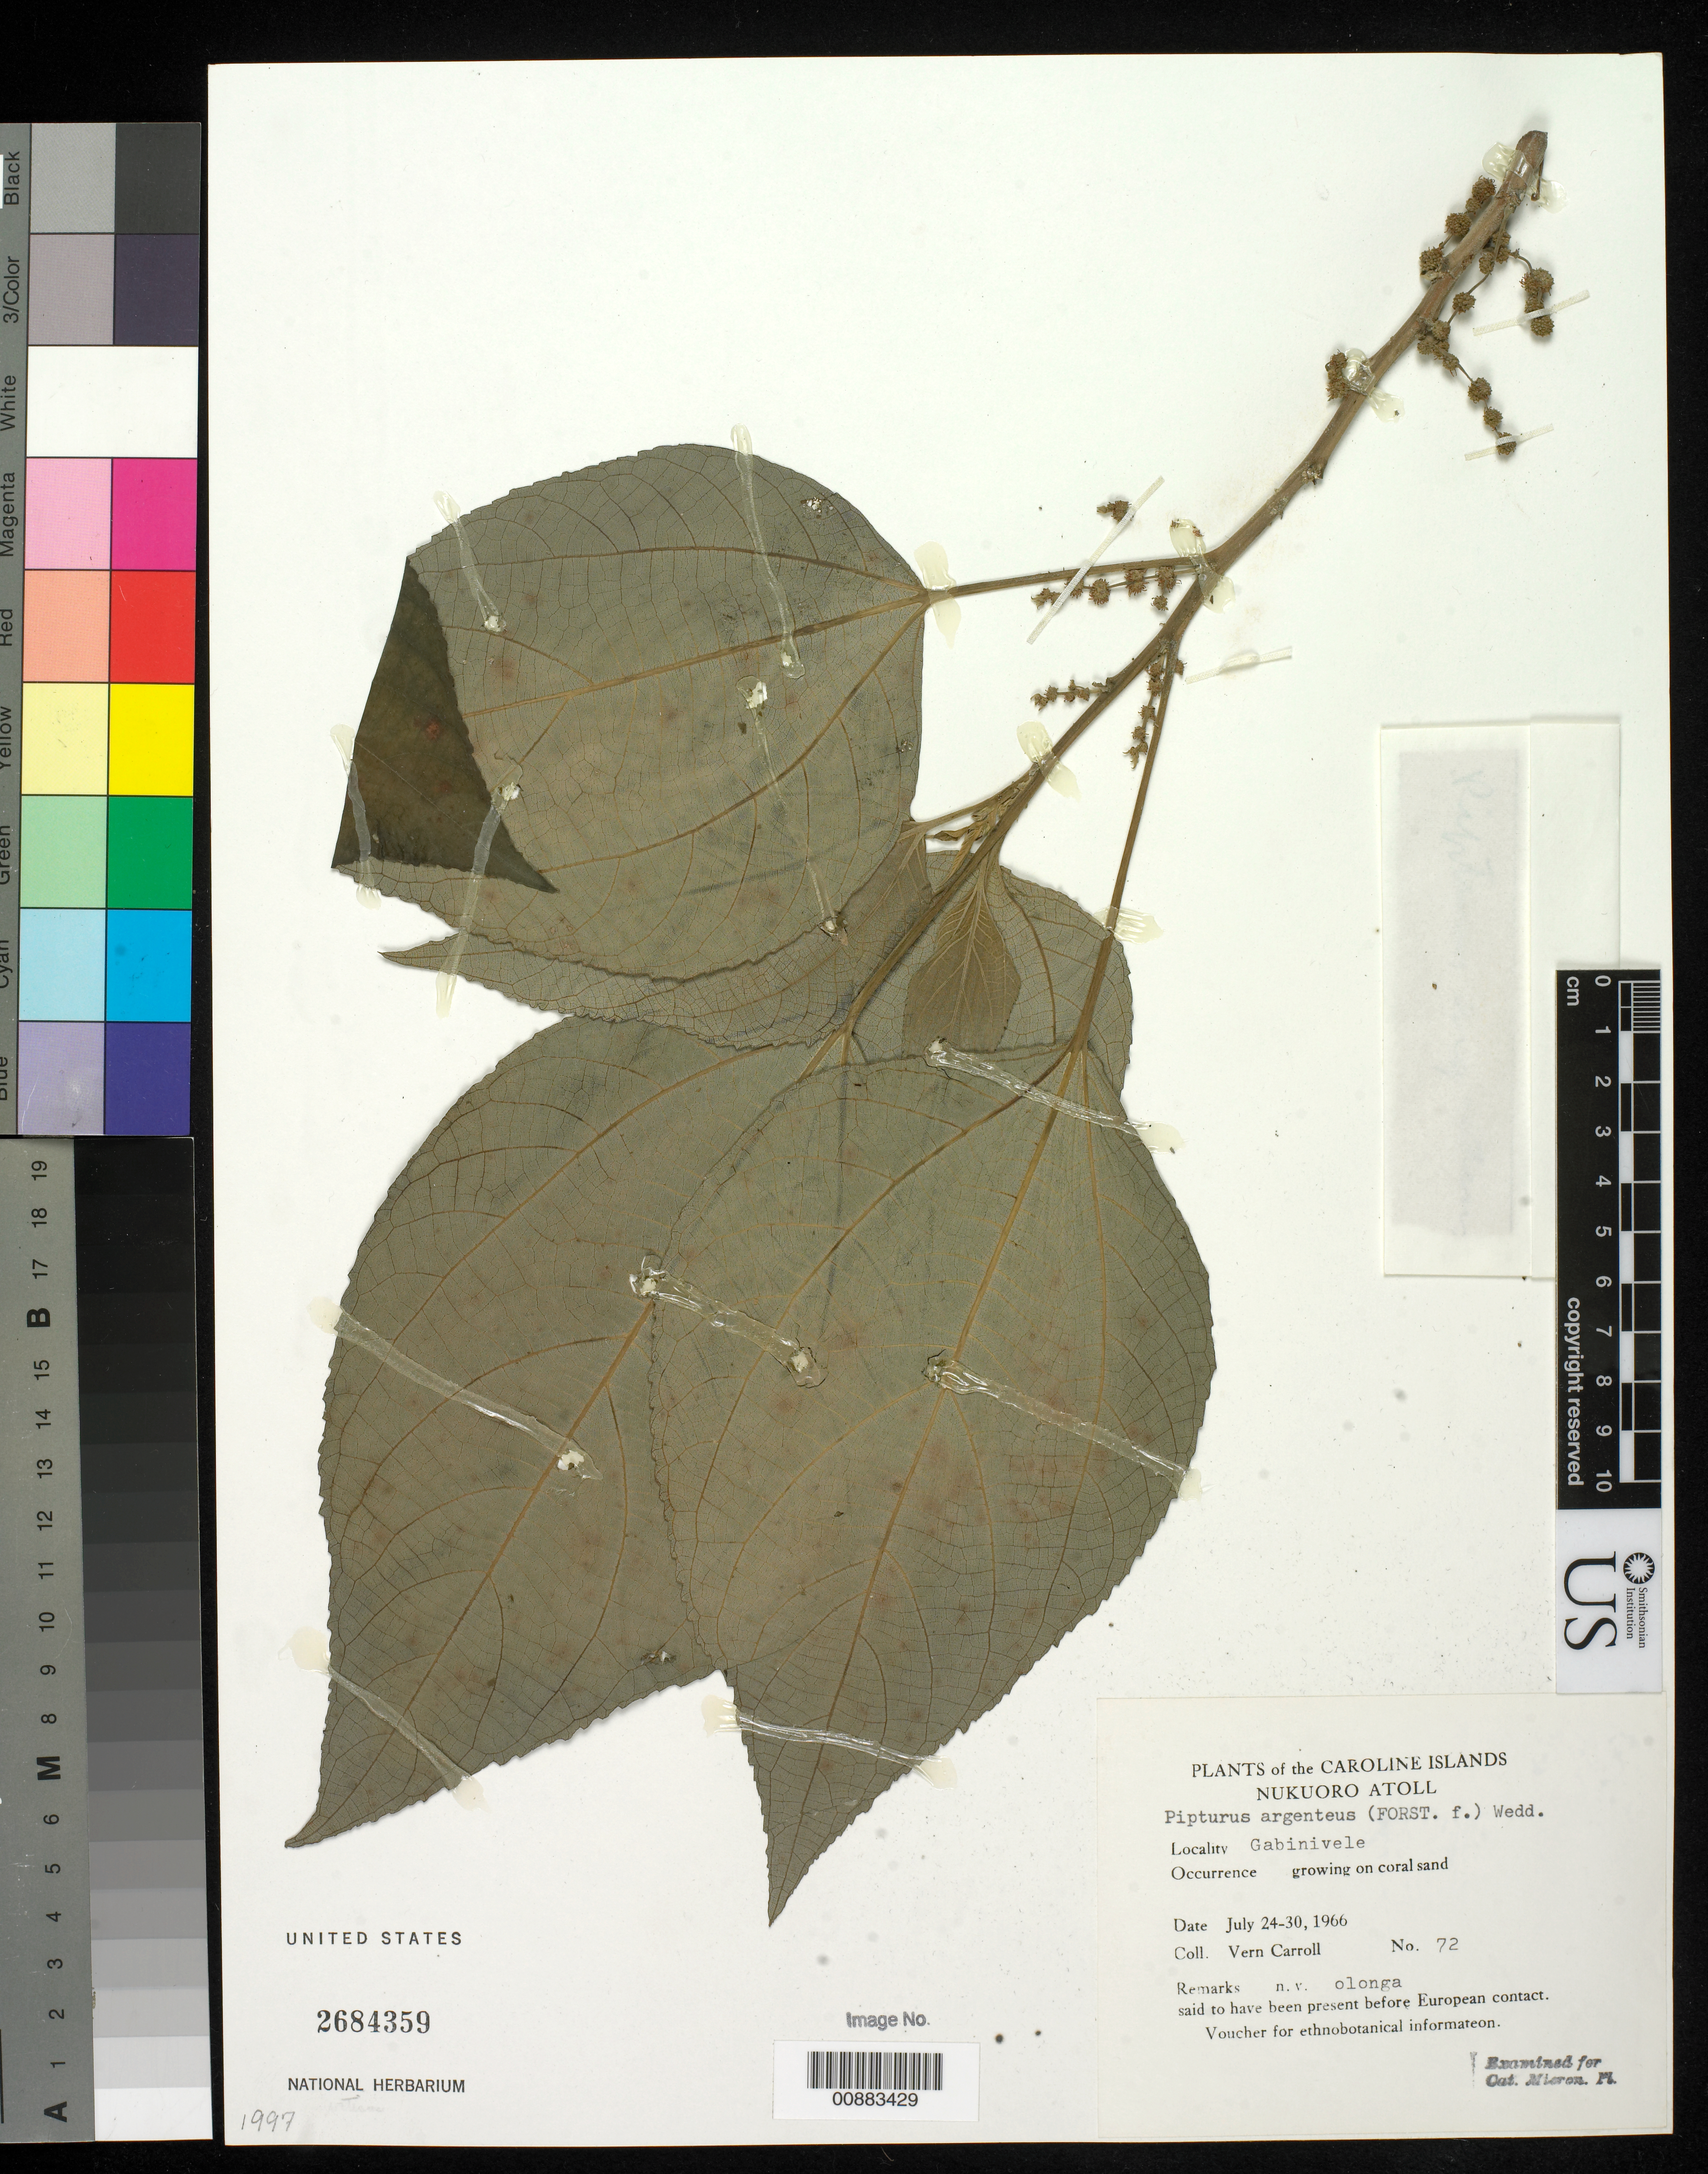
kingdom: Plantae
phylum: Tracheophyta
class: Magnoliopsida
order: Rosales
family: Urticaceae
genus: Pipturus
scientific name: Pipturus argenteus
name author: (G. Forst.) Wedd.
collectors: V. Carroll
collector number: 72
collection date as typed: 24 Jun 1966 to 30 Jun 1966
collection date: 1966-06-24/1966-06-30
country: Kiribati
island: Caroline Atoll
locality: Gabinivele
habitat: growing on coral sand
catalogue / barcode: US 2684359